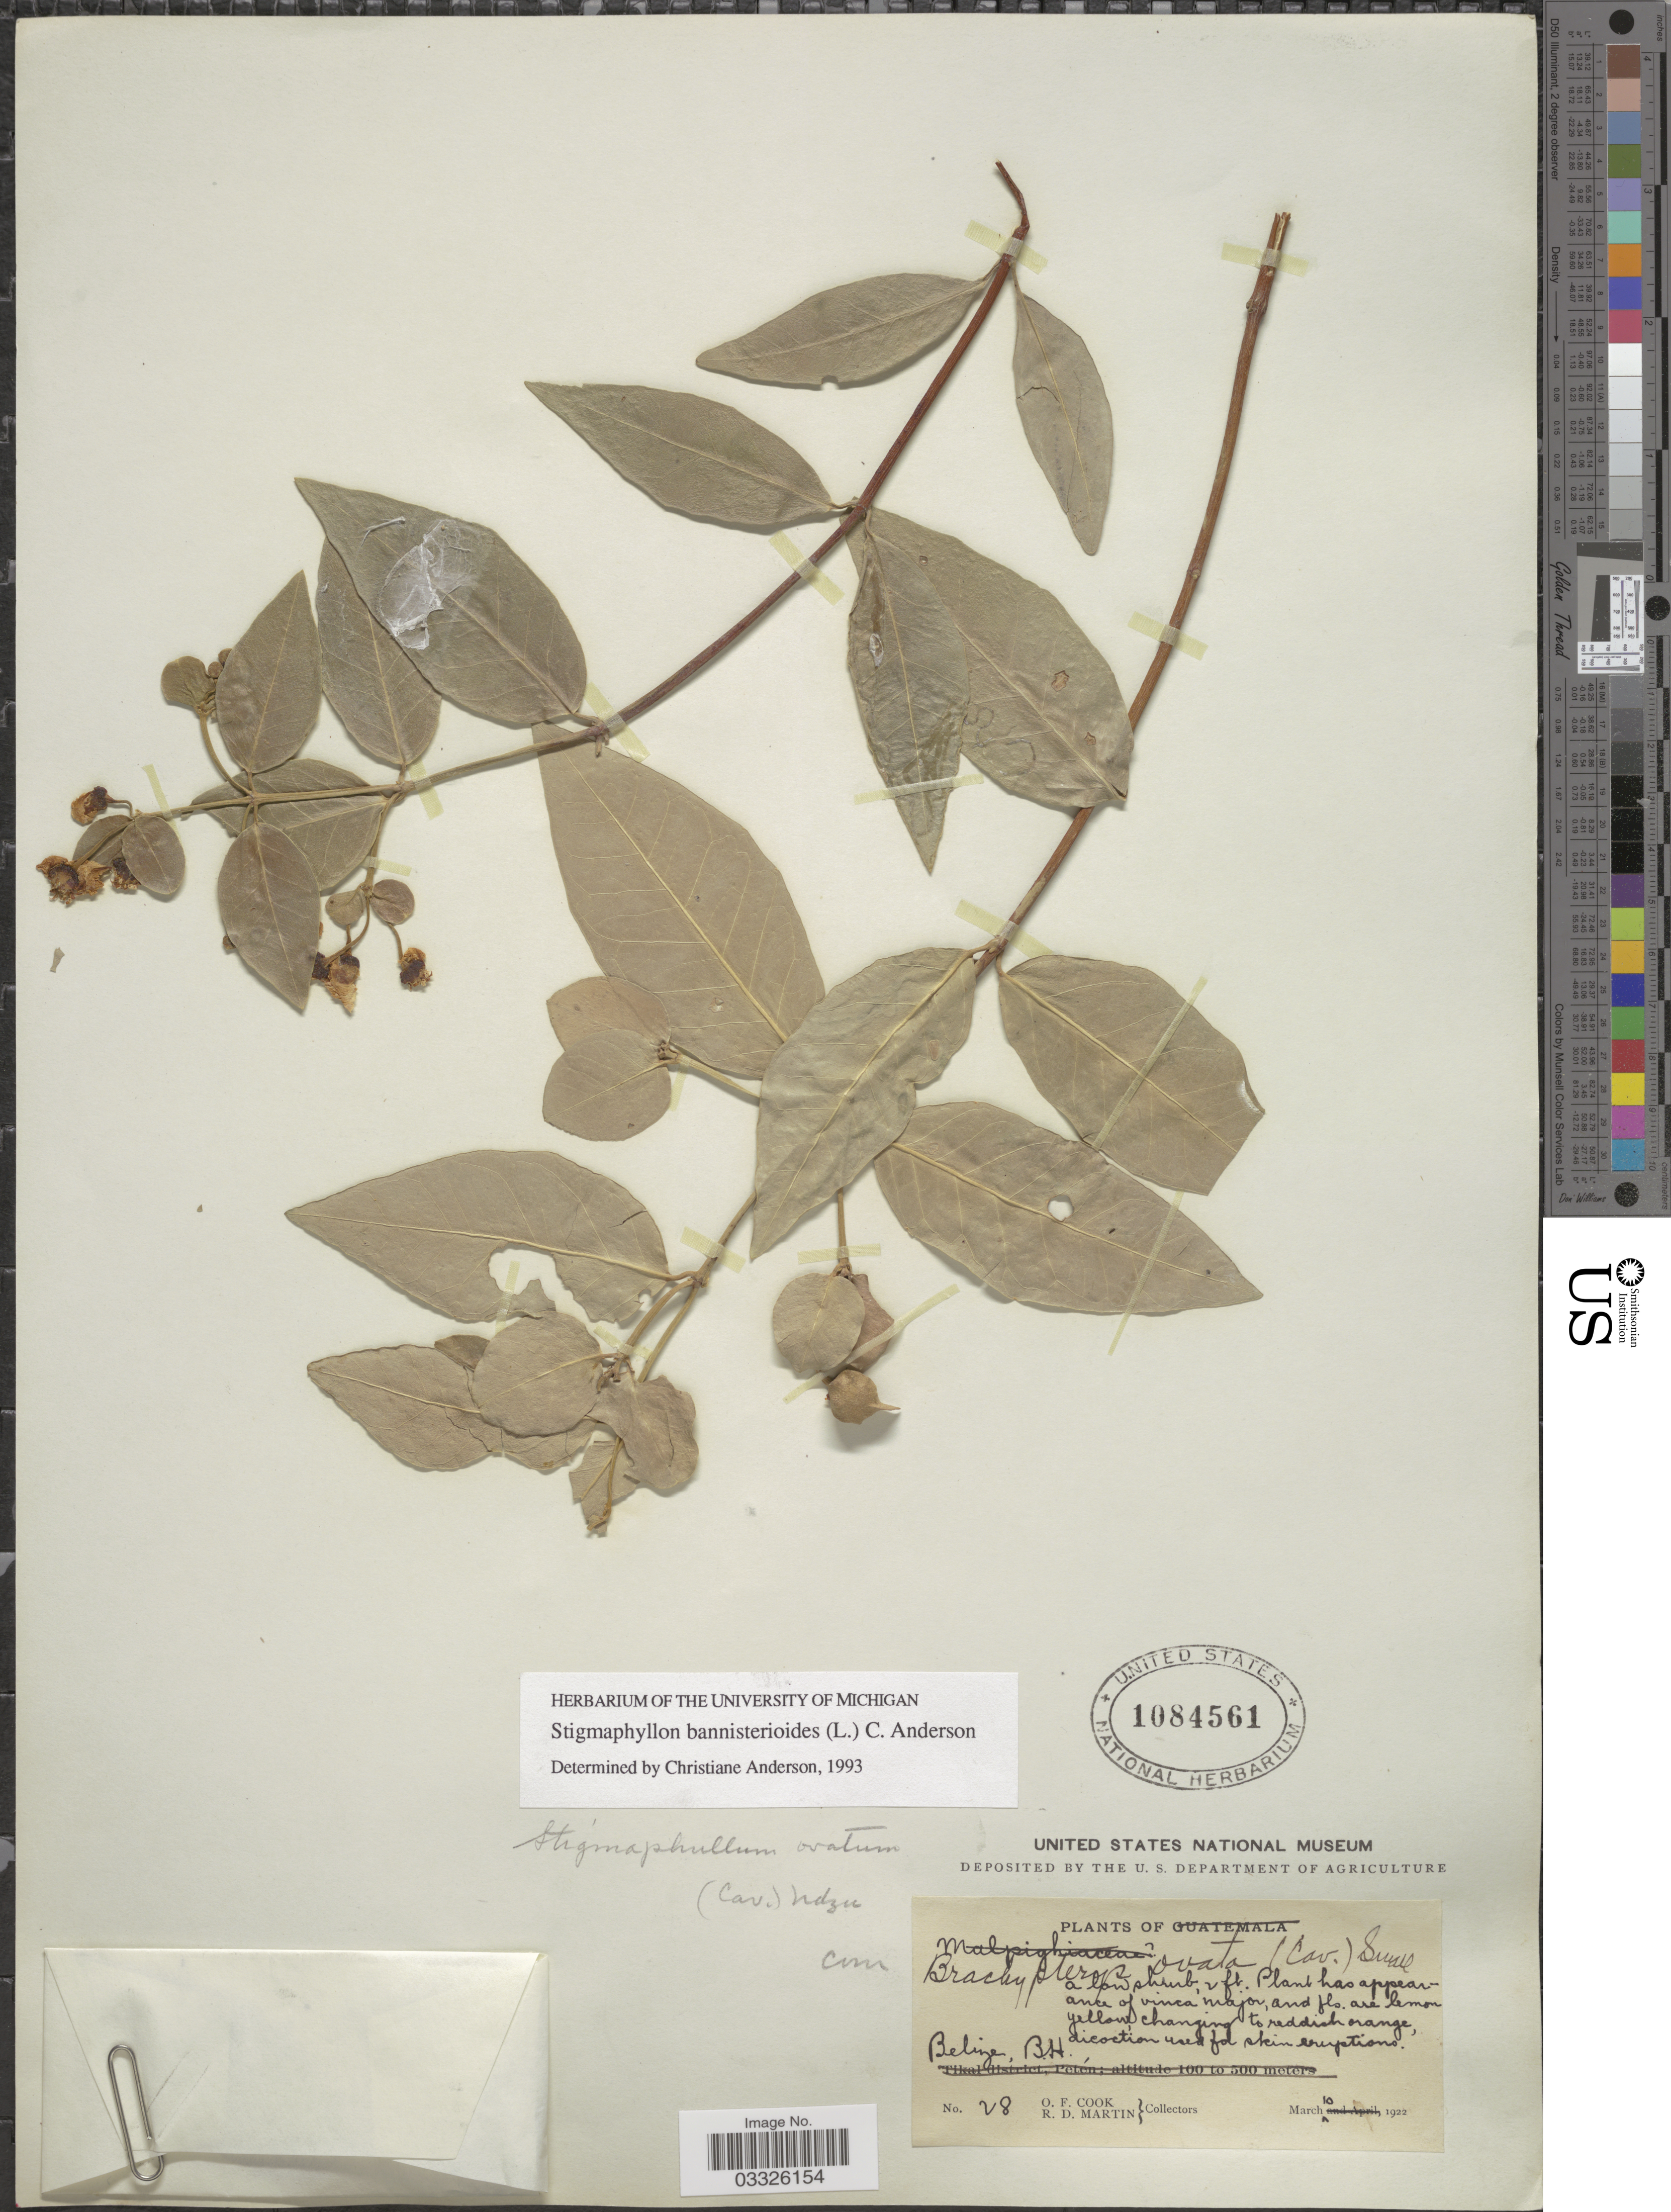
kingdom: Plantae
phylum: Tracheophyta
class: Magnoliopsida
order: Malpighiales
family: Malpighiaceae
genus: Stigmaphyllon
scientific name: Stigmaphyllon bannisterioides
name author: (L.) C.E. Anderson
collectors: O. F. Cook & R. D. Martin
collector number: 28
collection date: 1922-03-10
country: Belize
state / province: Belize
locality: Belize, B.H.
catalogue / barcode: US 1084561